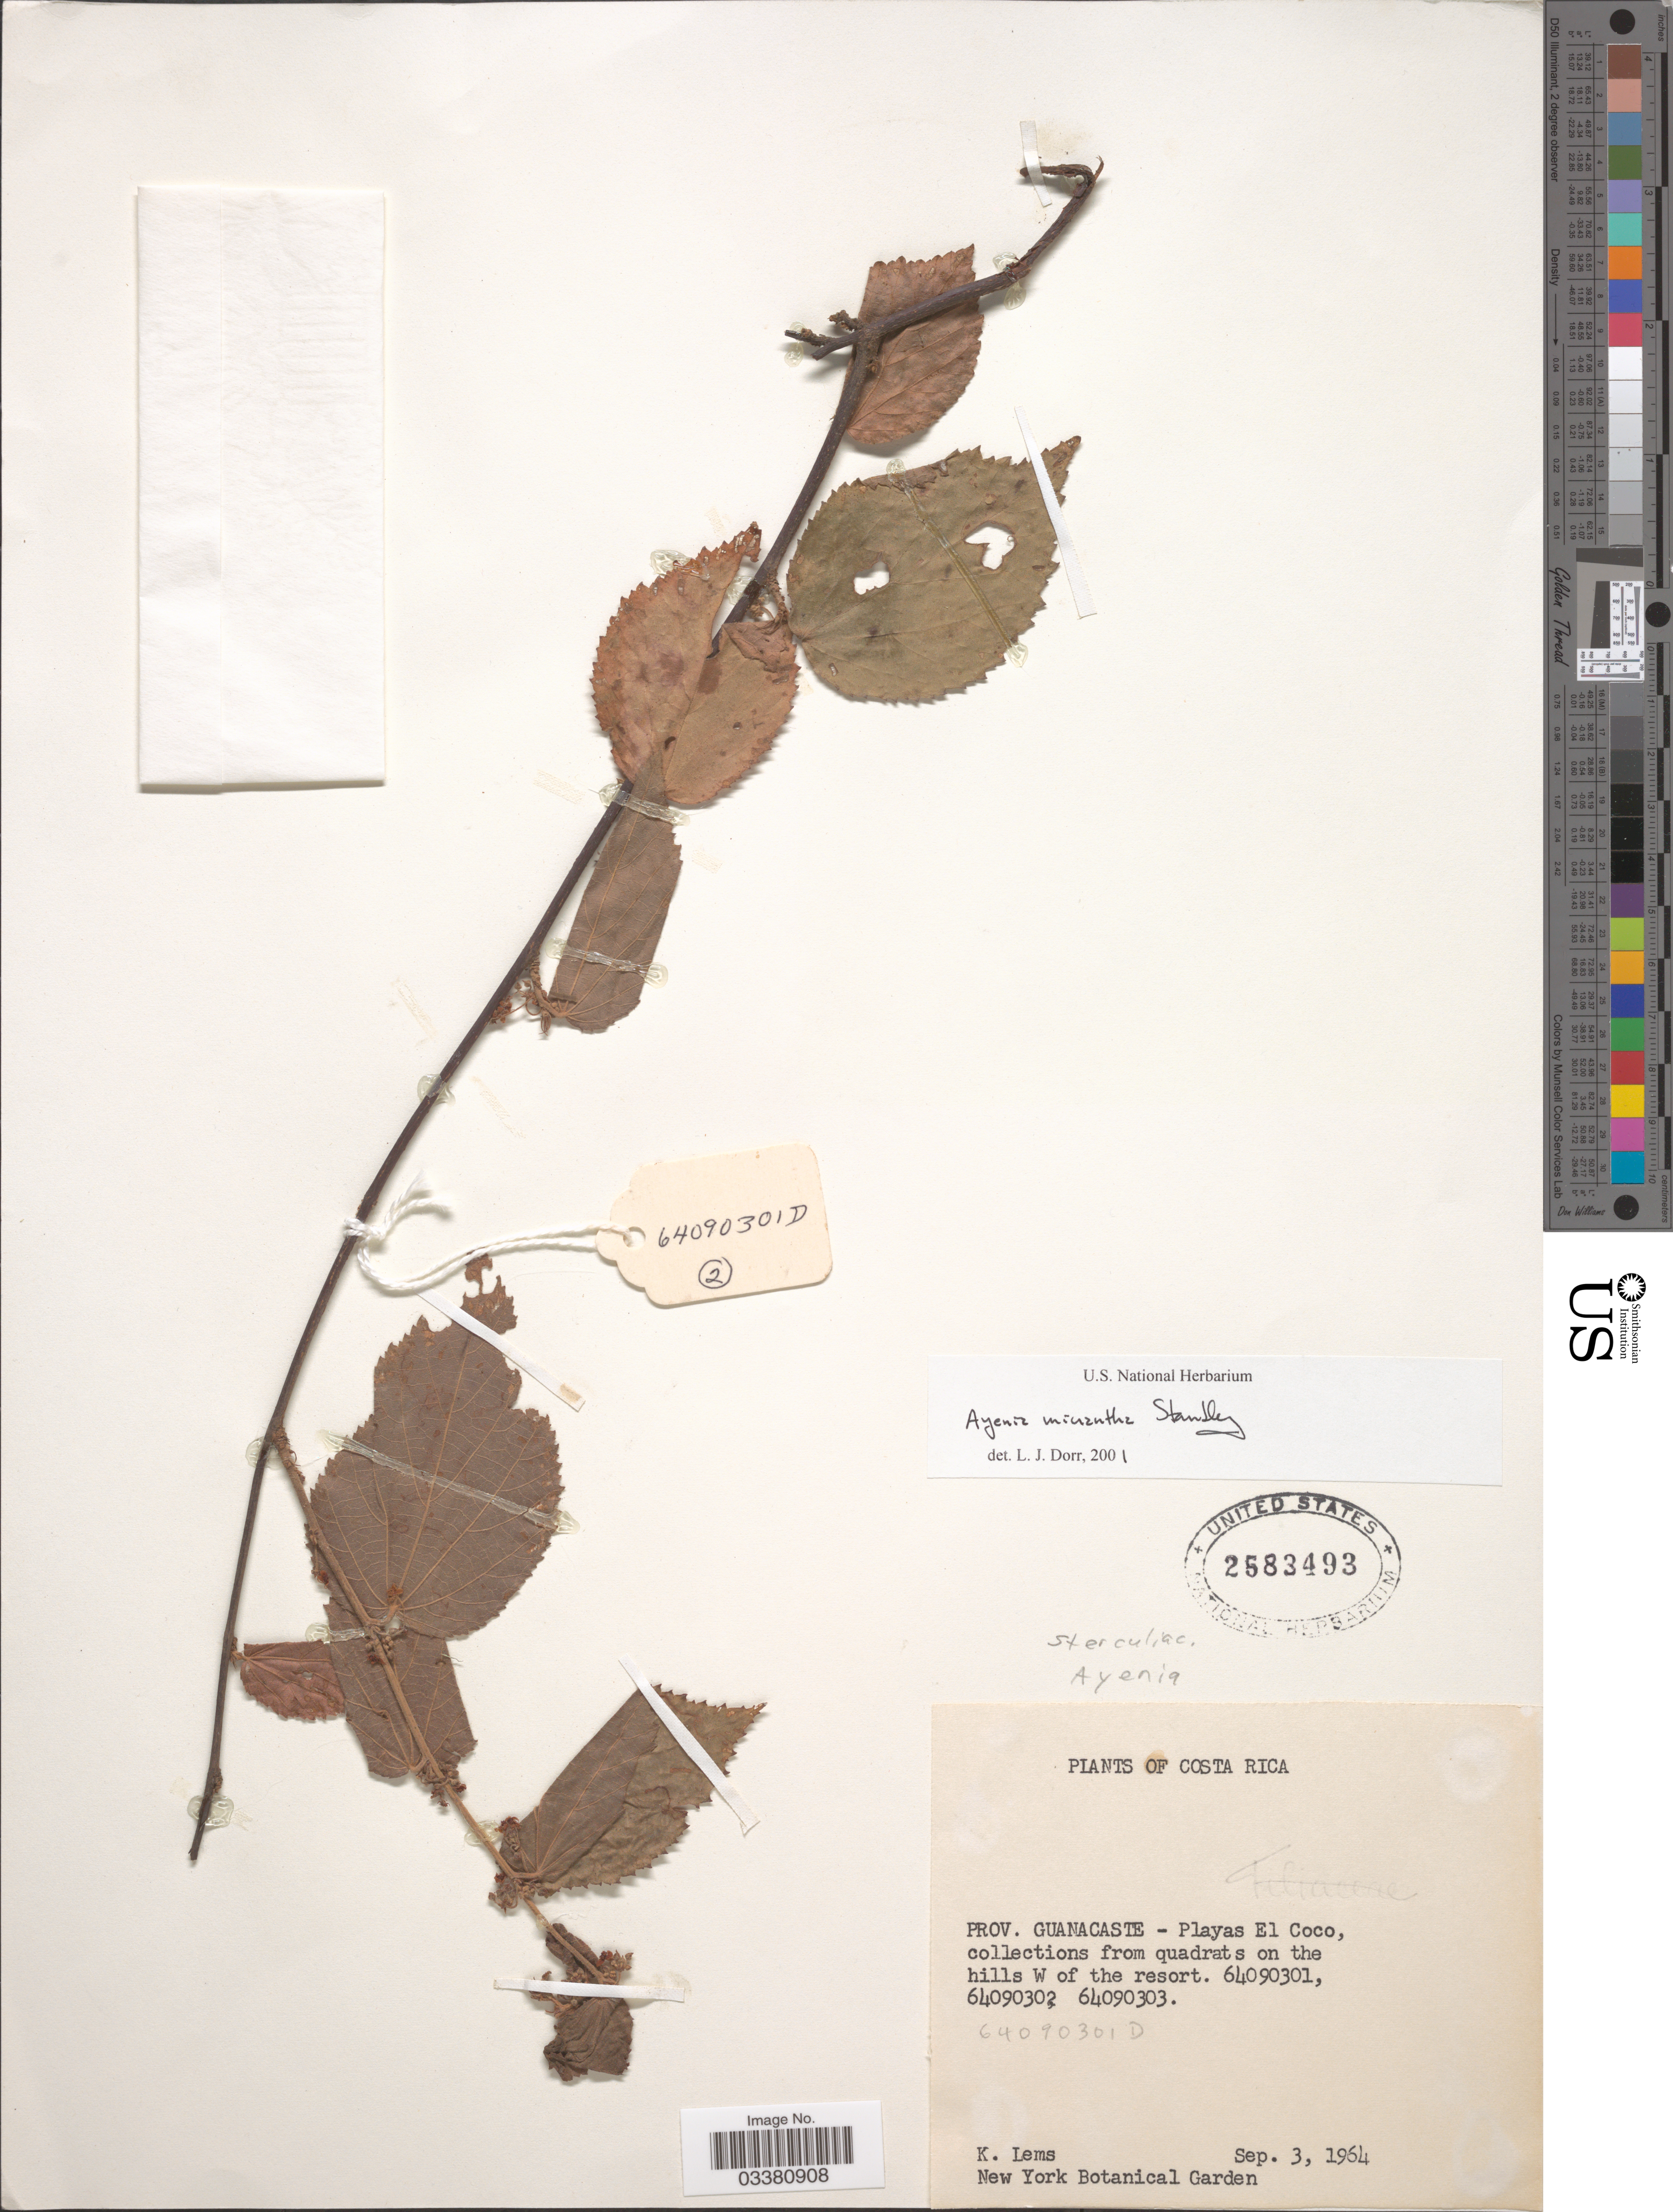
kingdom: Plantae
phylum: Tracheophyta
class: Magnoliopsida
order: Malvales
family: Malvaceae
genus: Ayenia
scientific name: Ayenia micrantha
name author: Standl.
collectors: K. Lems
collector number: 64090301D?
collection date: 1964-09-03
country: Costa Rica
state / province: Guanacaste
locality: Playas El Coco, collections from quadrats on the hills W of the resort.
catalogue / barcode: US 2583493